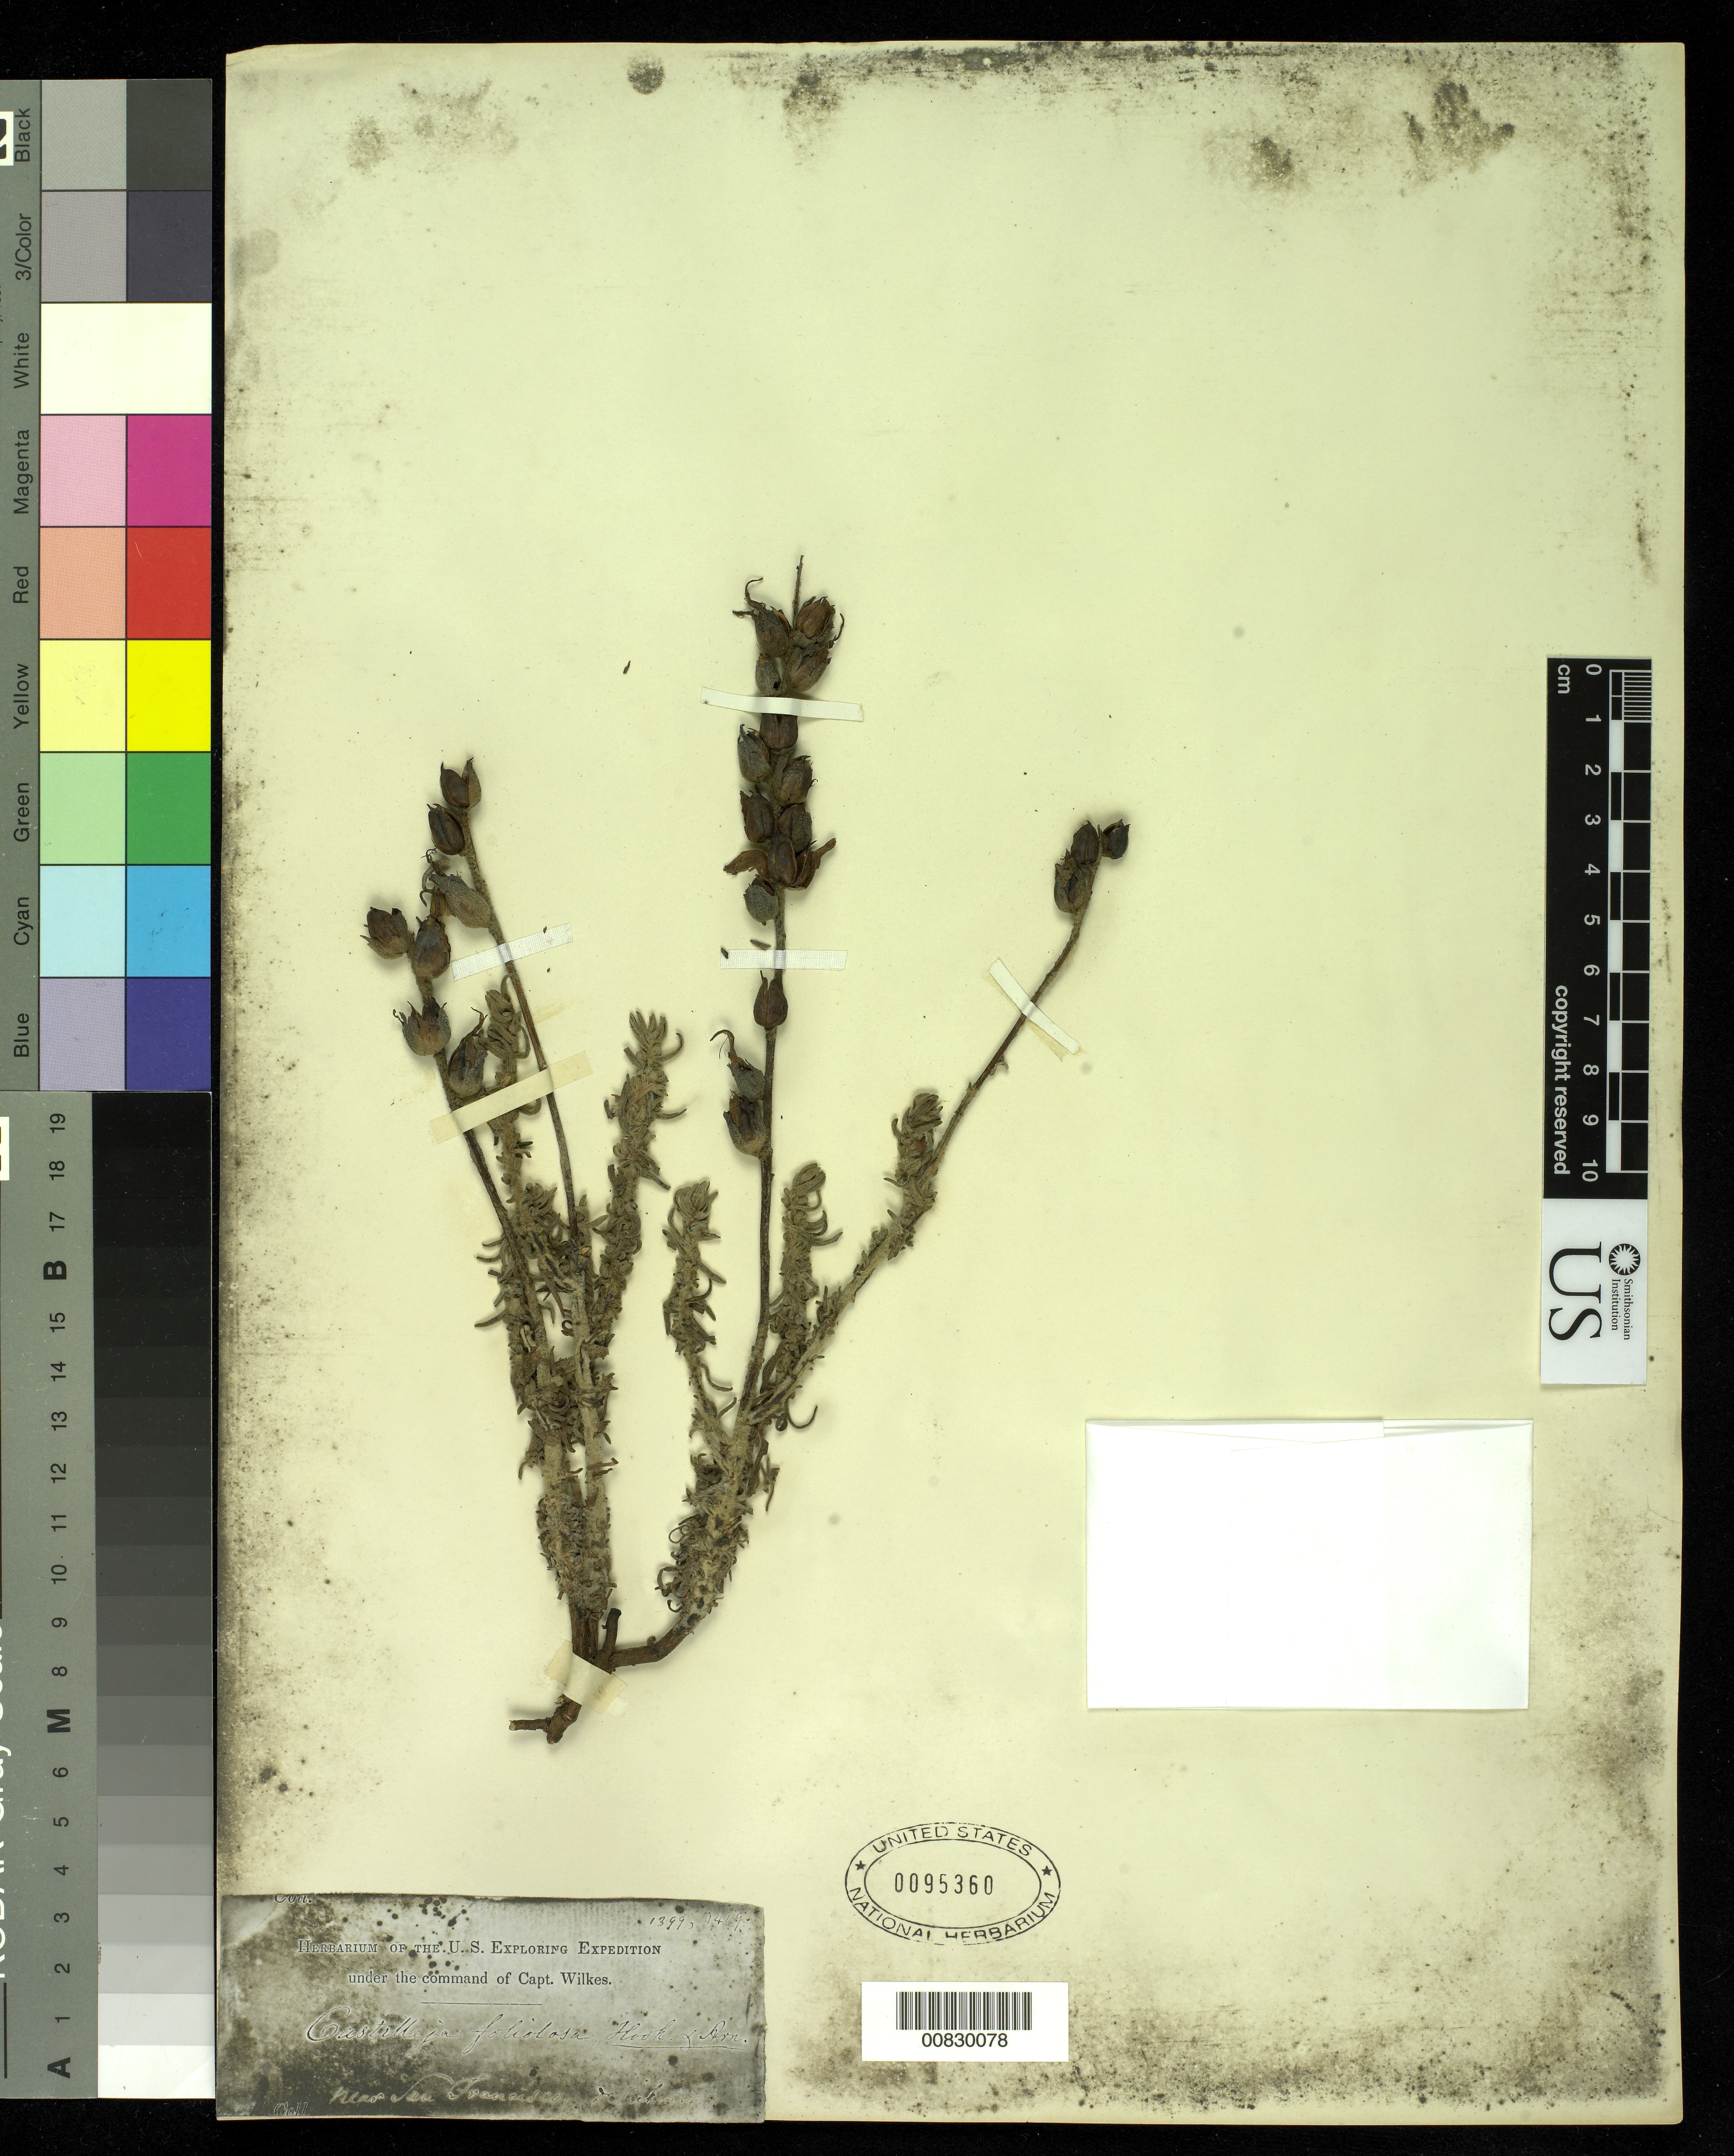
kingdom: Plantae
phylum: Tracheophyta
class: Magnoliopsida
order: Lamiales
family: Orobanchaceae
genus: Castilleja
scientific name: Castilleja foliolosa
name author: Hook. f.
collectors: Wilkes Explor. Exped.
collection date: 1838/1842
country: United States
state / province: California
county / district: San Francisco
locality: near San Francisco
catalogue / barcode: US 95360